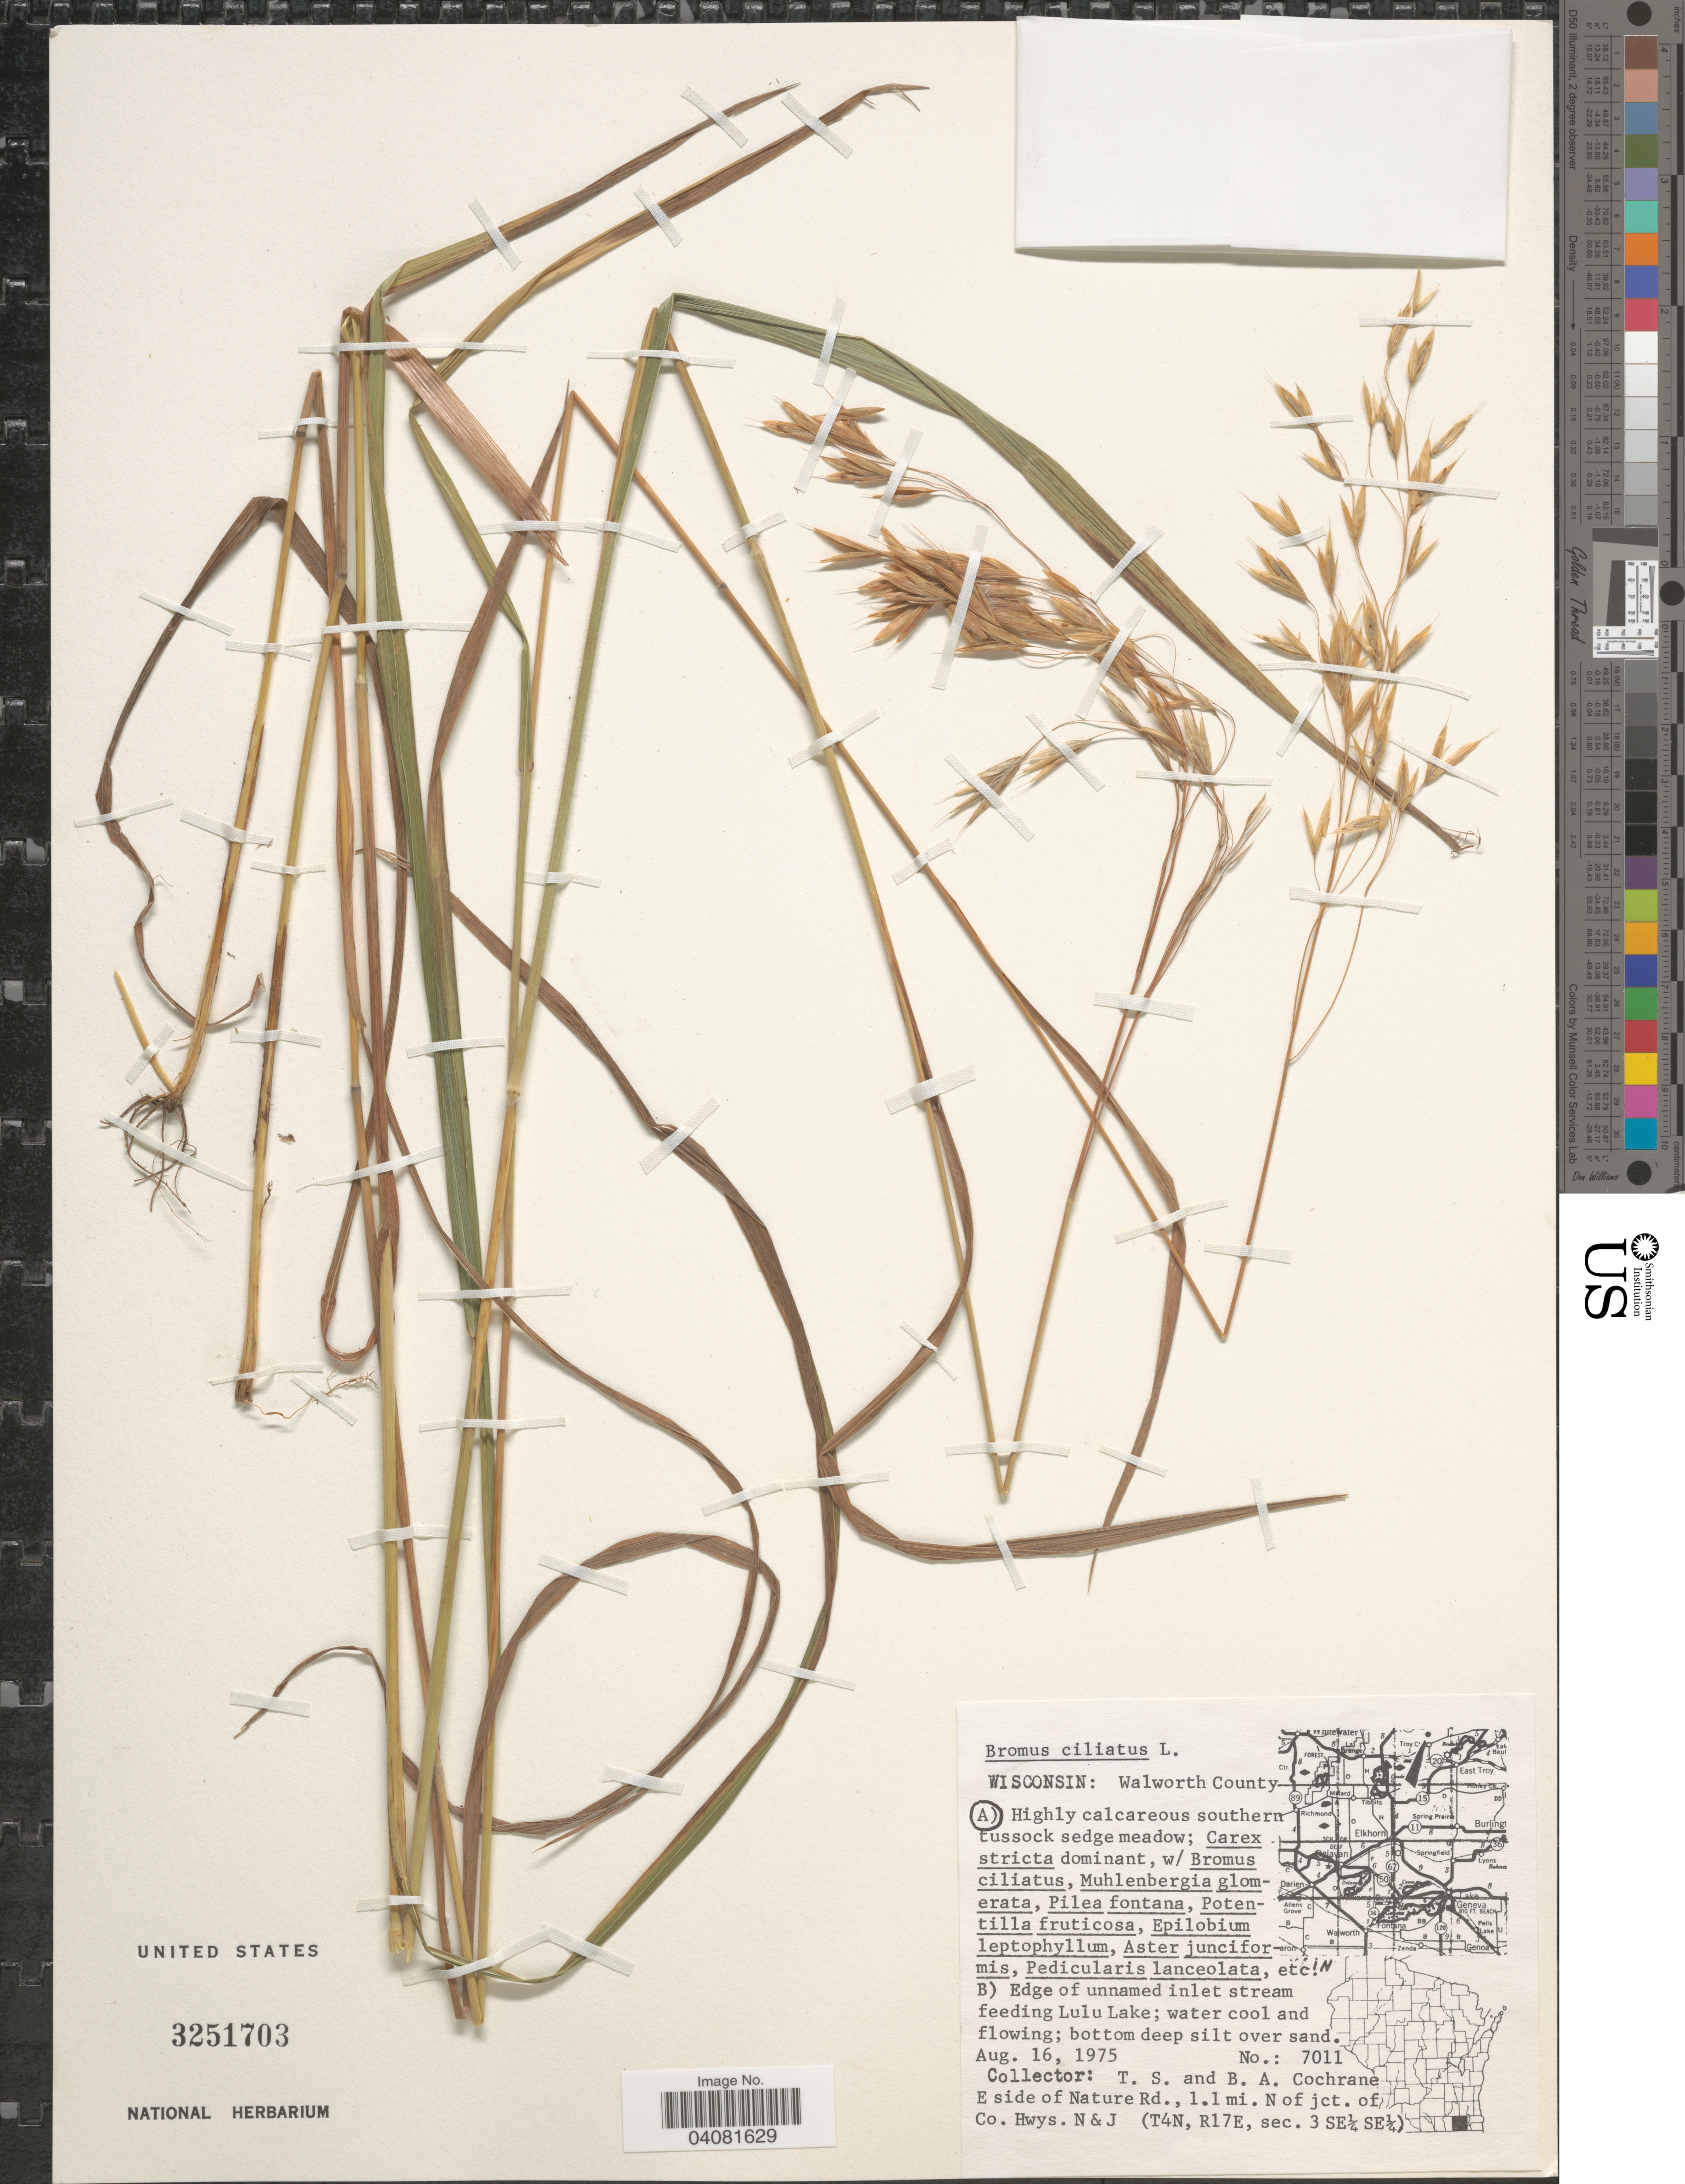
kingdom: Plantae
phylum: Tracheophyta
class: Liliopsida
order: Poales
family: Poaceae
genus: Bromus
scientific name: Bromus ciliatus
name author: L.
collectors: B. Cochrane & T. S. Cochrane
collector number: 7011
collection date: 1975-08-16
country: United States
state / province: Wisconsin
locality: Walworth County. Edge of unnamed inlet stream feeding Lulu Lake. E side of Nature Rd., 1.1 mi. N of jct. of Co. Hwys. N&J (T4N,R17E, sec. 3 SE¼ SE¼).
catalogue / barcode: US 3251703